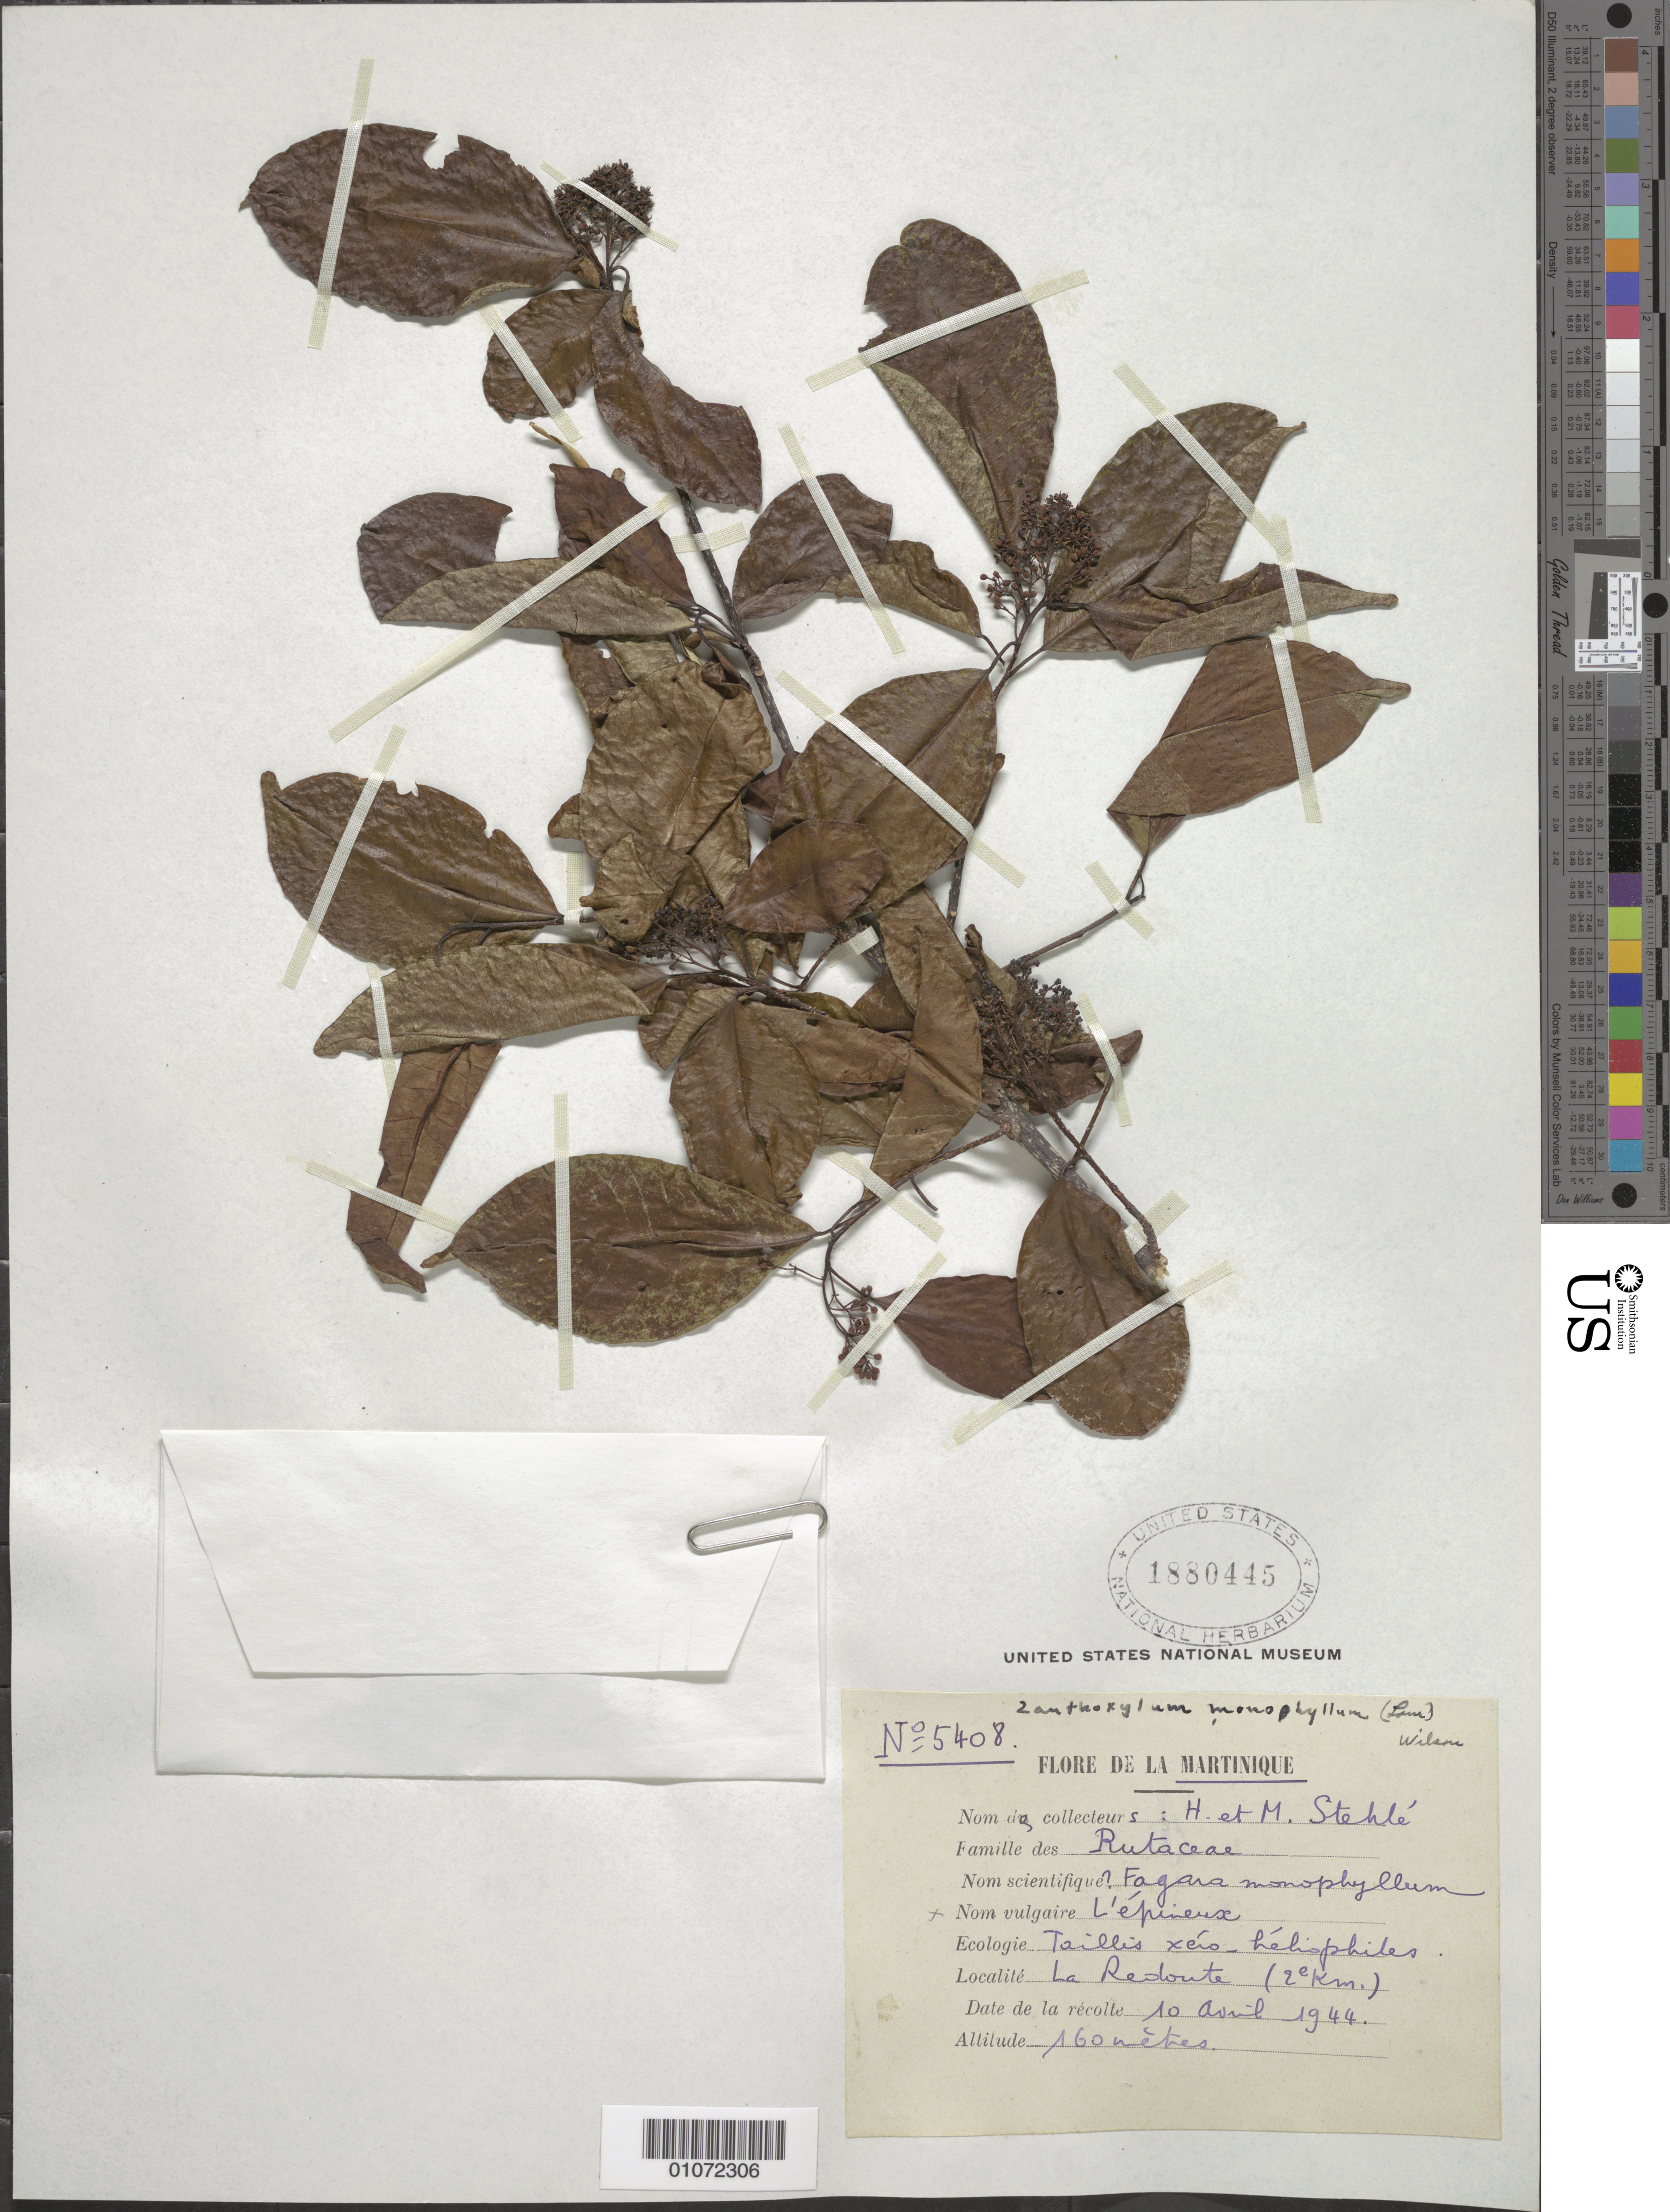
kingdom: Plantae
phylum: Tracheophyta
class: Magnoliopsida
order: Sapindales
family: Rutaceae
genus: Zanthoxylum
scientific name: Zanthoxylum monophyllum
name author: (Lam.) P. Wilson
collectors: H. Stehlé & M. Stehlé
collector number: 5408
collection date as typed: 10 Apr 1944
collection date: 1944-04-10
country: Martinique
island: Martinique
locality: Le Reoboute (2 km.)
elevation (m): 160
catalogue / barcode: US 1880445